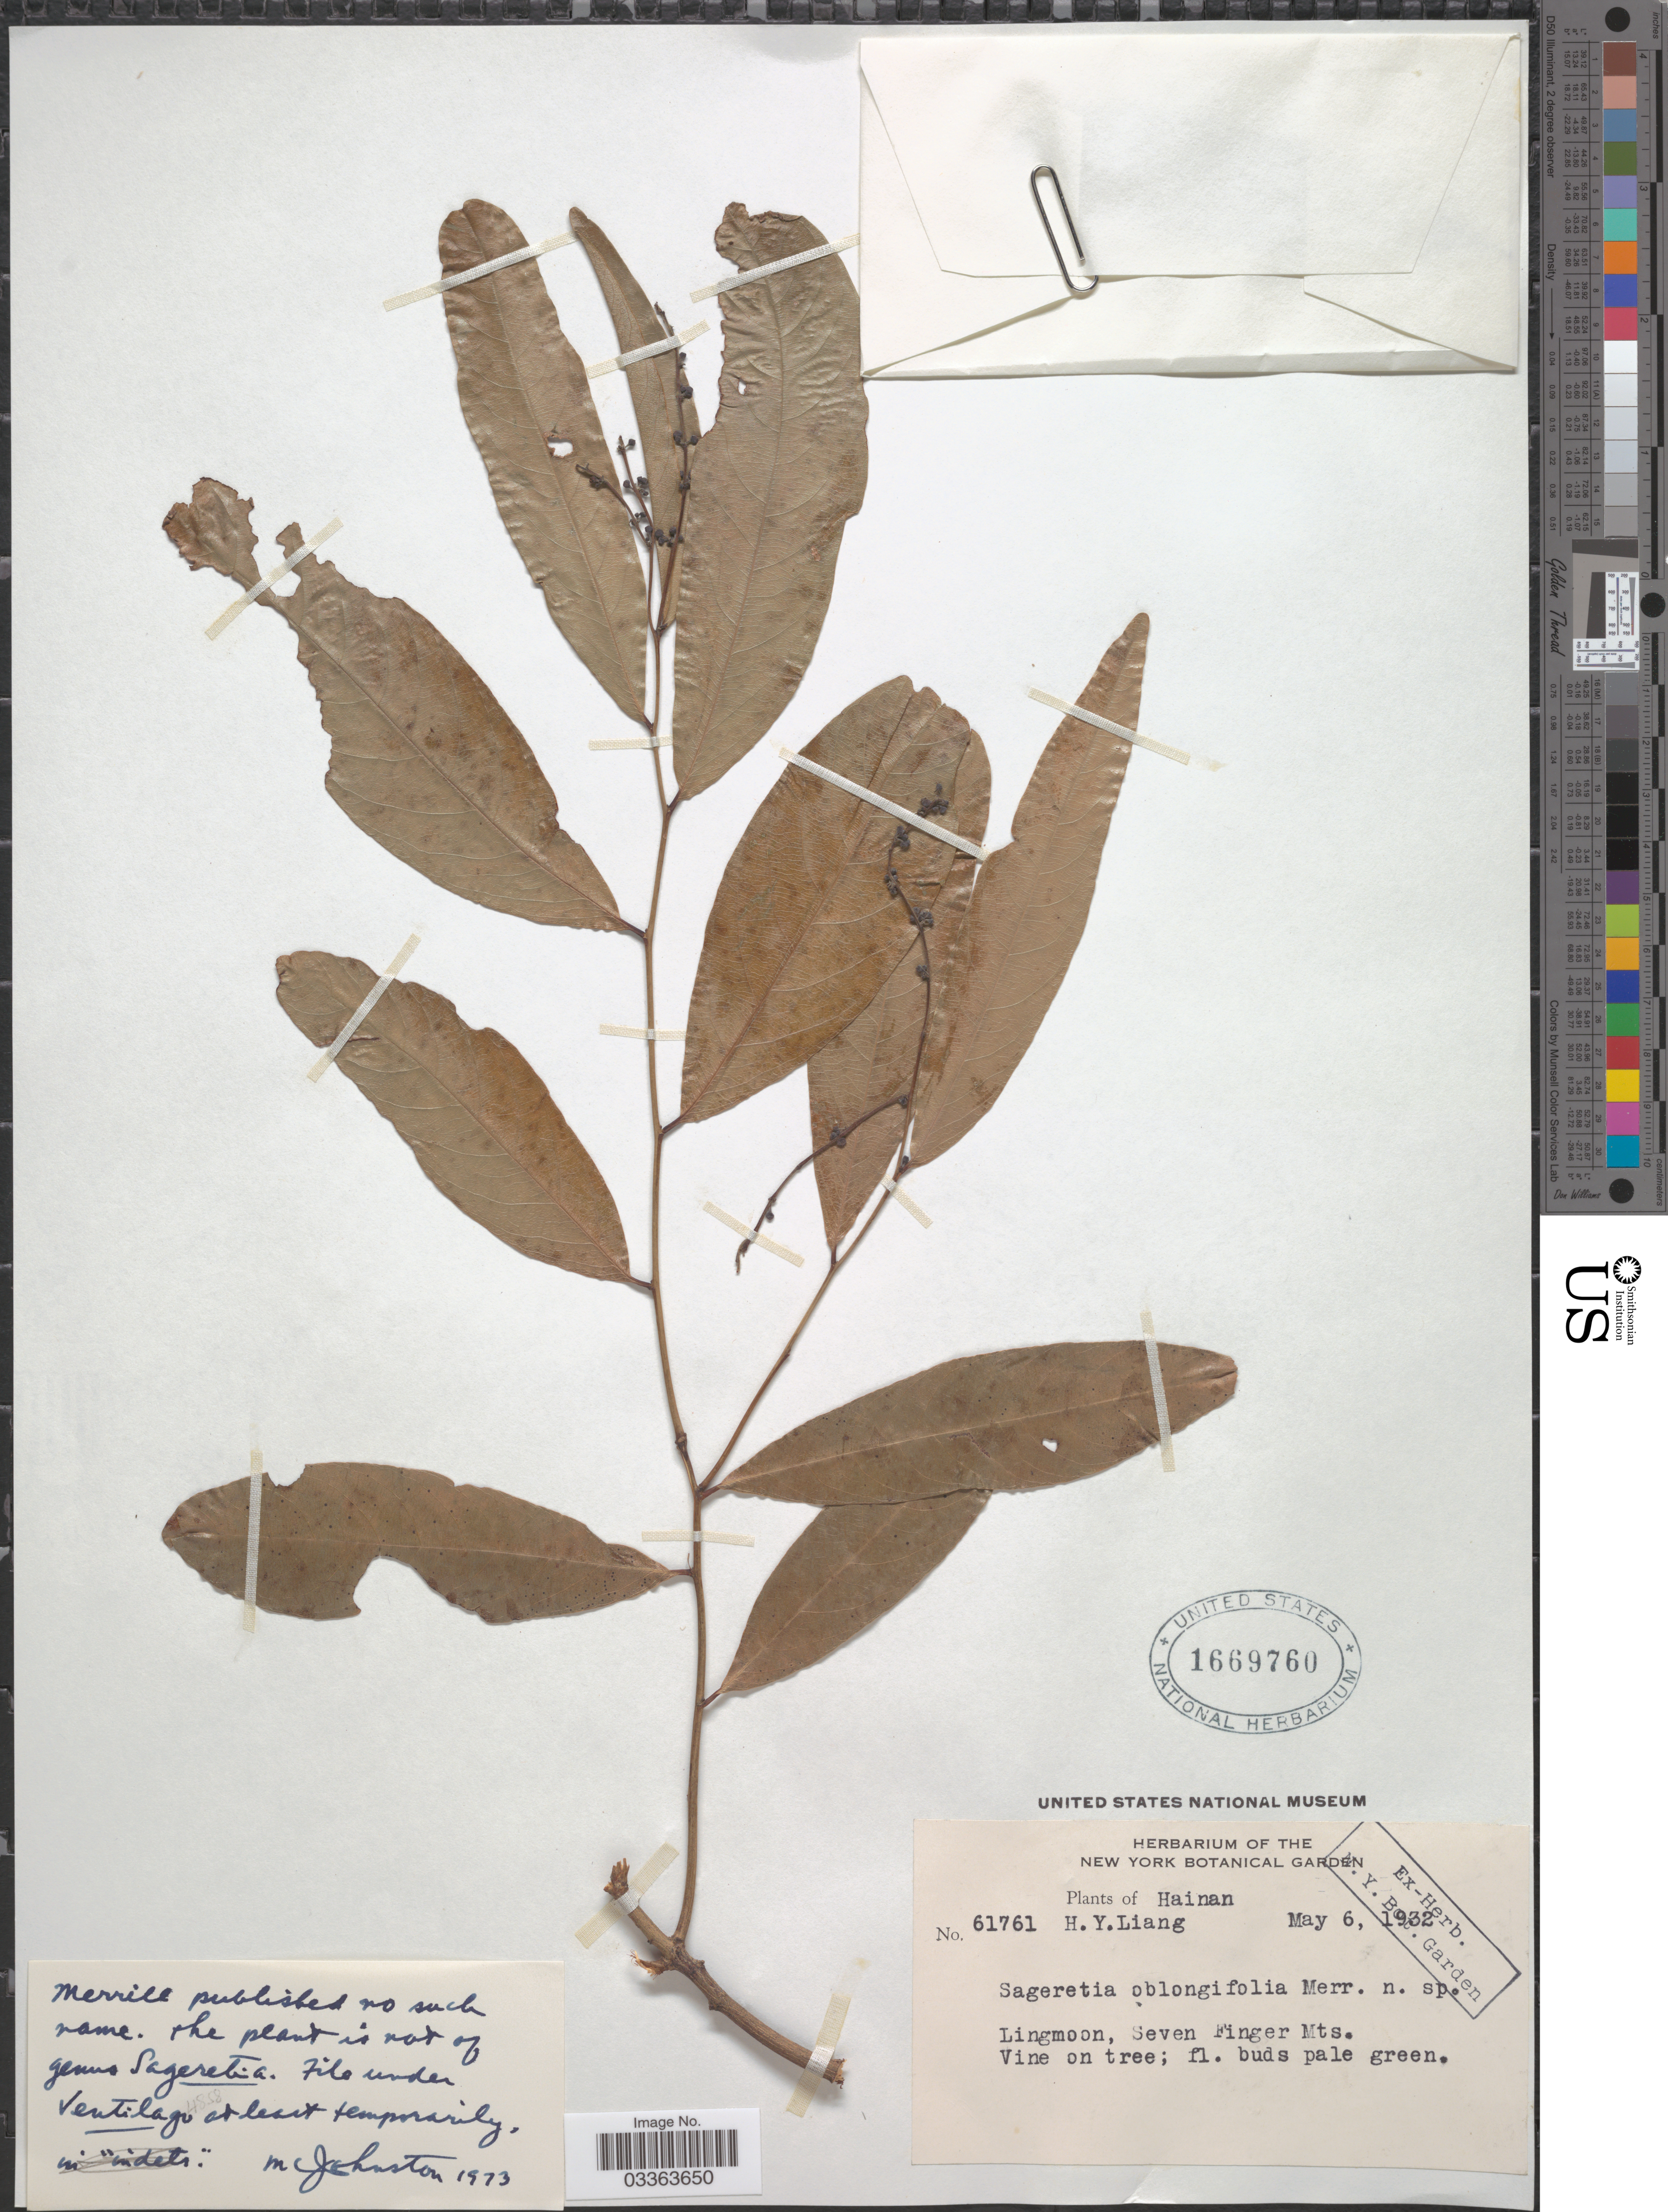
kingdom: Plantae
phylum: Tracheophyta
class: Magnoliopsida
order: Rosales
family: Rhamnaceae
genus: Ventilago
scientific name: Ventilago sp.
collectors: H. Y. Liang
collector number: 61761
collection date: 1932-05-06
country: China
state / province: Hainan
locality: Lingmoon, Seven Finger Mts.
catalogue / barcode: US 1669760